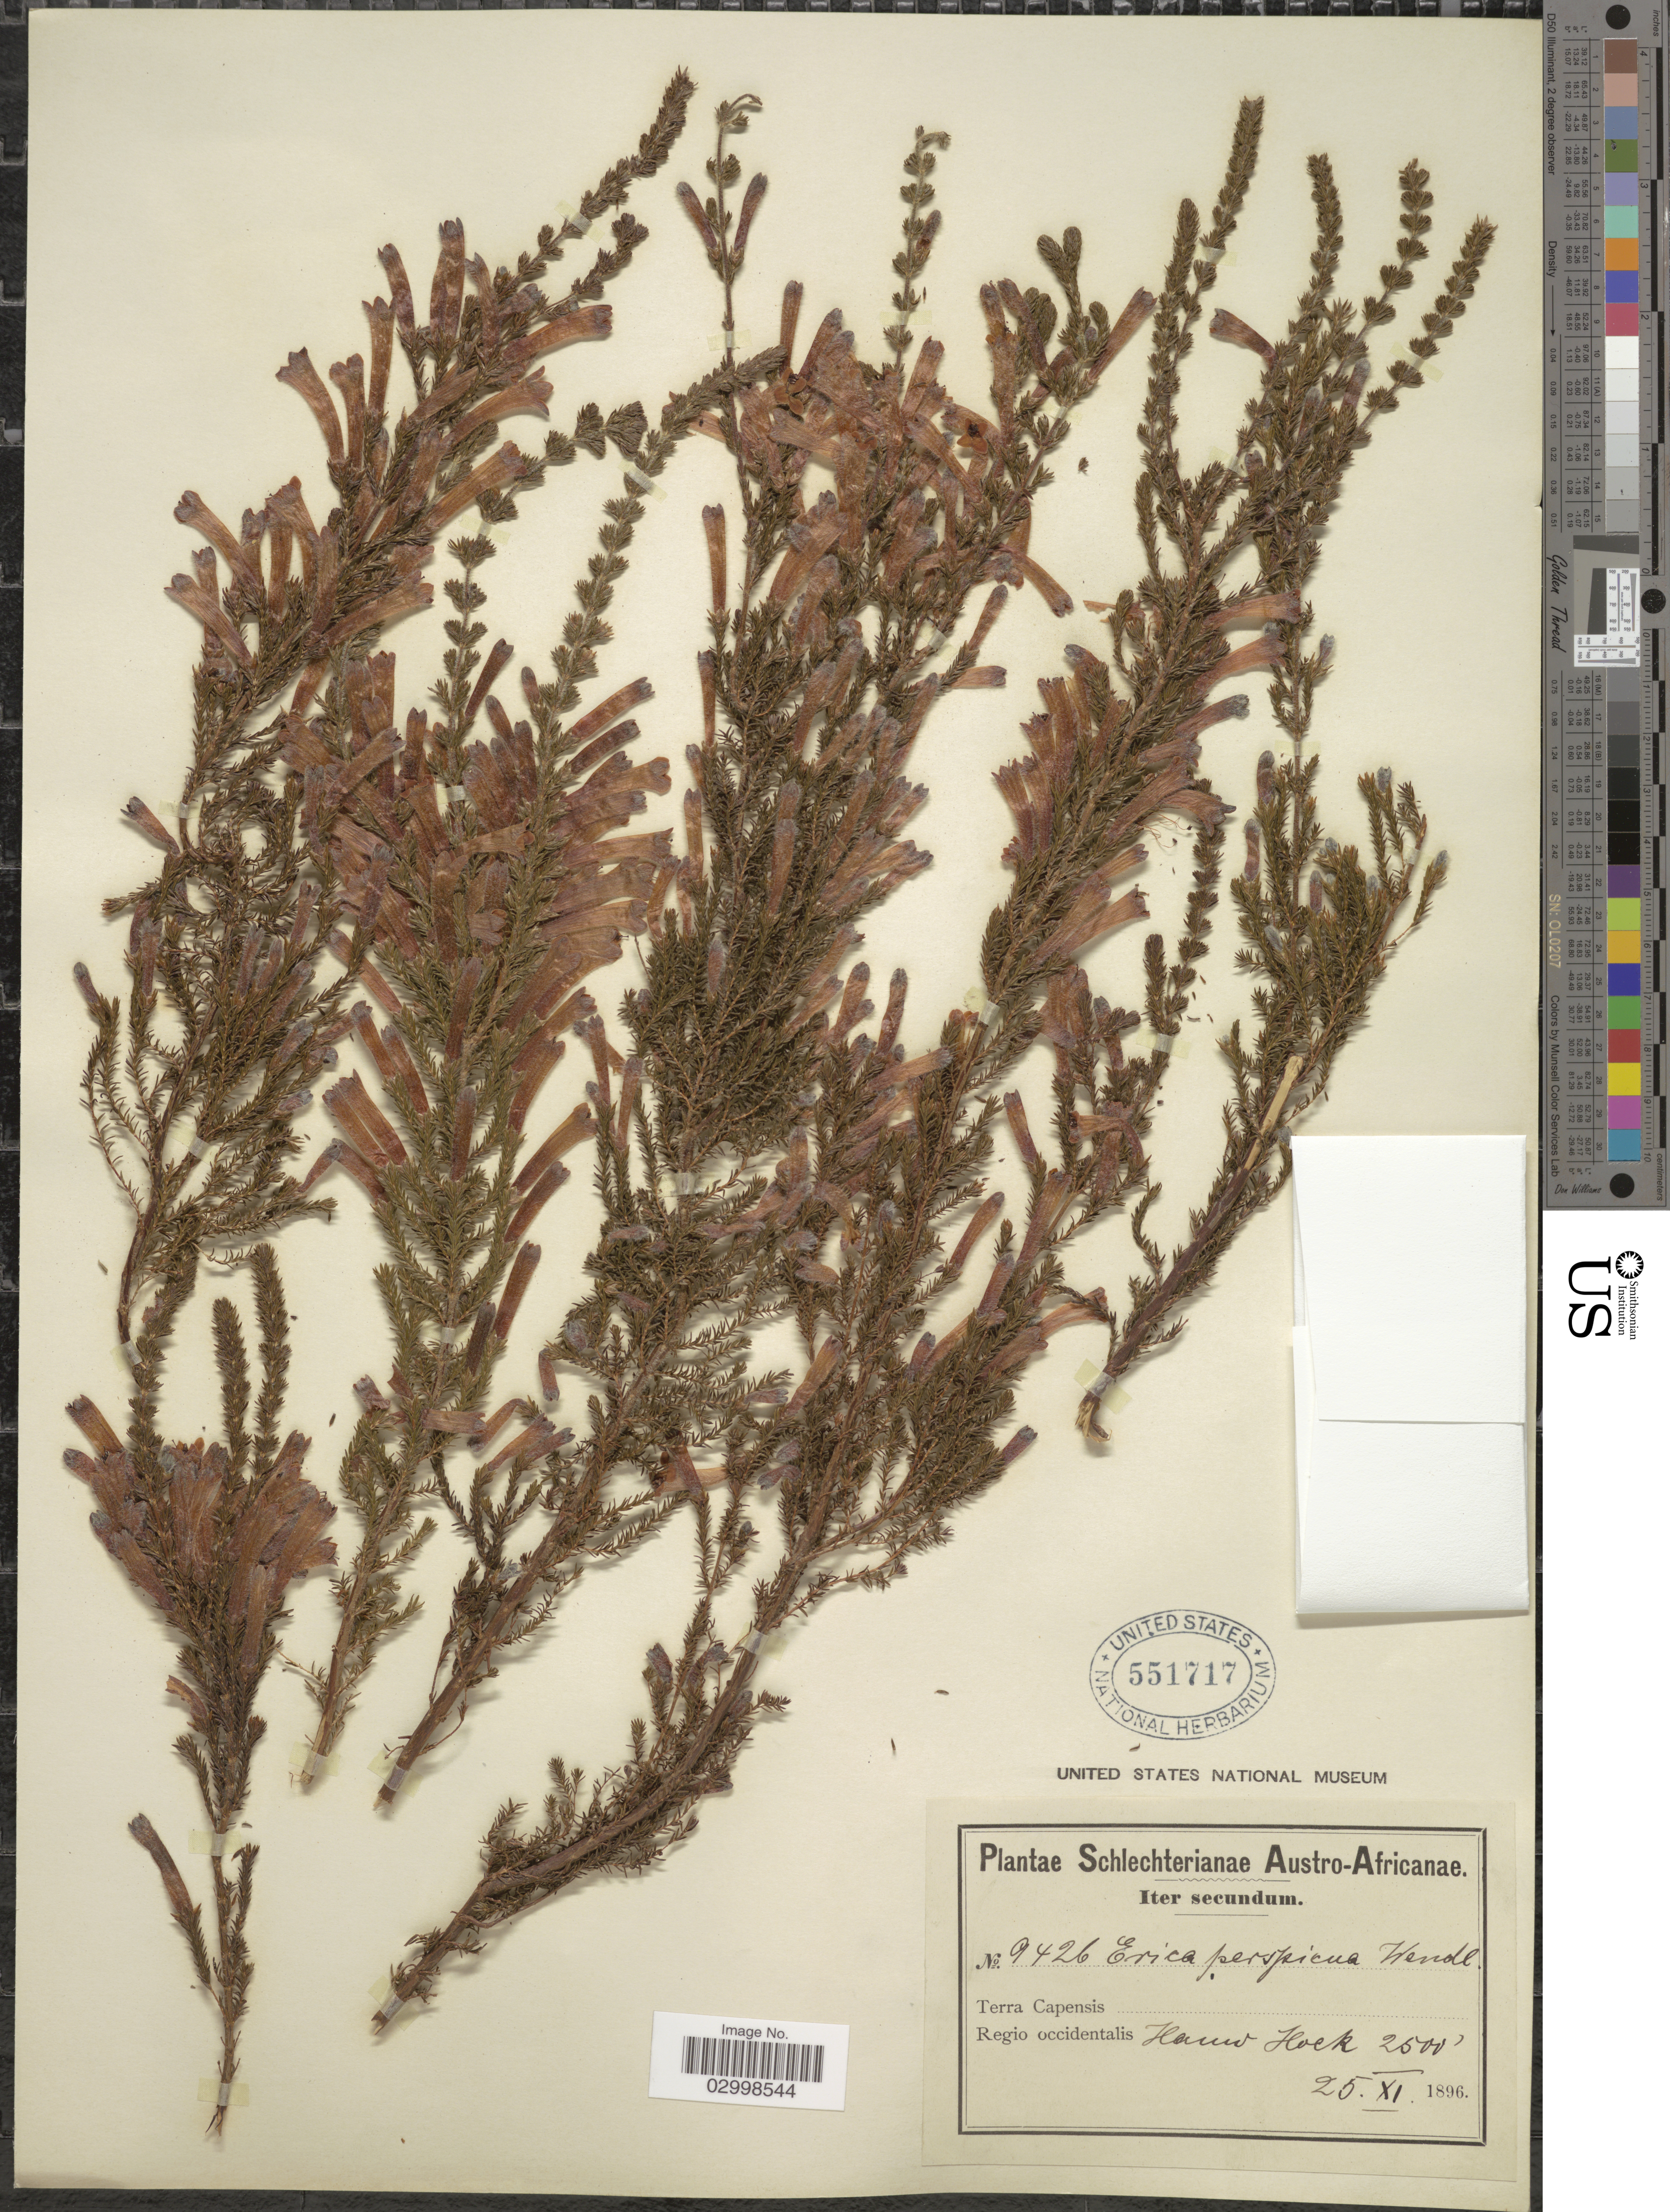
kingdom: Plantae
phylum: Tracheophyta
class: Magnoliopsida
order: Ericales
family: Ericaceae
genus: Erica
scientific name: Erica perspicua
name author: J.C. Wendl.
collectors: Schlechter, --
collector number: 9426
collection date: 1896-11-25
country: South Africa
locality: Austro-Africanae, Terra Capensis, Regio occidentalis, Hauw Hoek.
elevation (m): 762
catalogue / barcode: US 551717